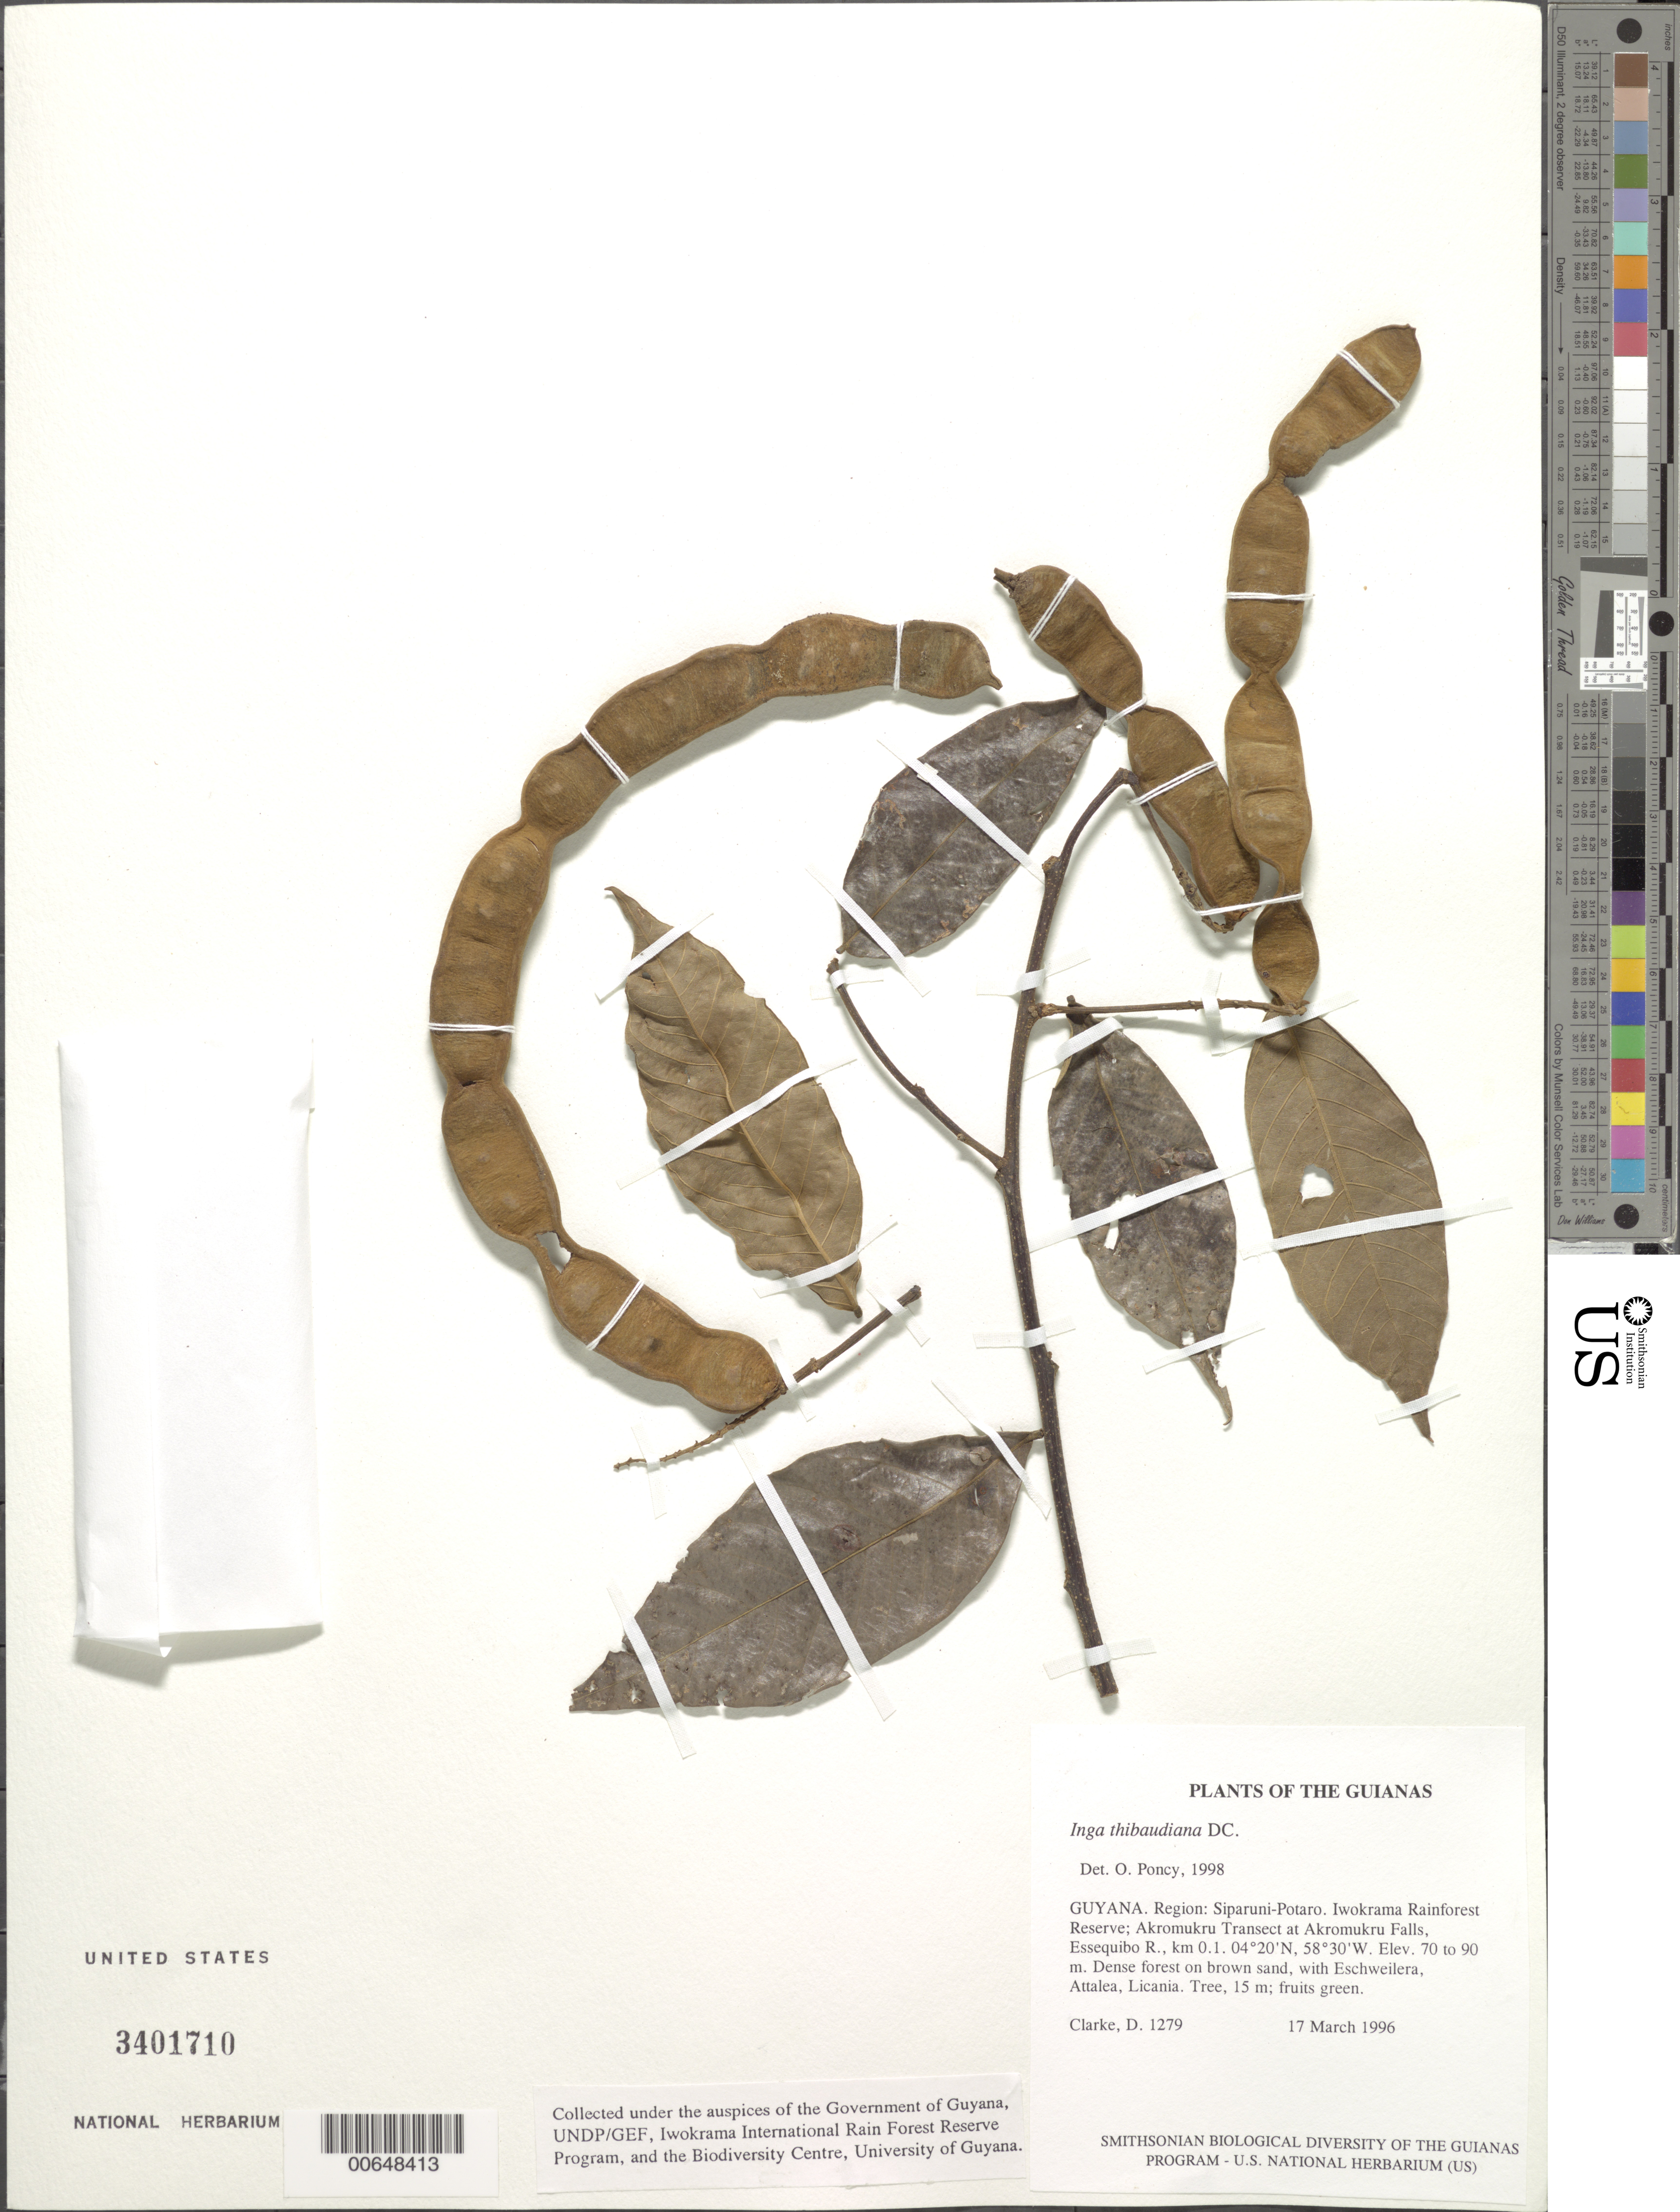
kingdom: Plantae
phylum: Tracheophyta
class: Magnoliopsida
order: Fabales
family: Fabaceae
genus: Inga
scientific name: Inga thibaudiana subsp. thibaudiana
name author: DC.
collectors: H. D. Clarke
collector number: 1279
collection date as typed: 17 March 1996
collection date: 1996-03-17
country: Guyana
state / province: Potaro-Siparuni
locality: Iwokrama Rainforest Reserve; Akromukru Transect at Akromukru Falls, Essequibo R., km 0.1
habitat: Dense forest on brown sand, with Eschweilera, Attalea, Licania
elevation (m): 70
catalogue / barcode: US 3401710